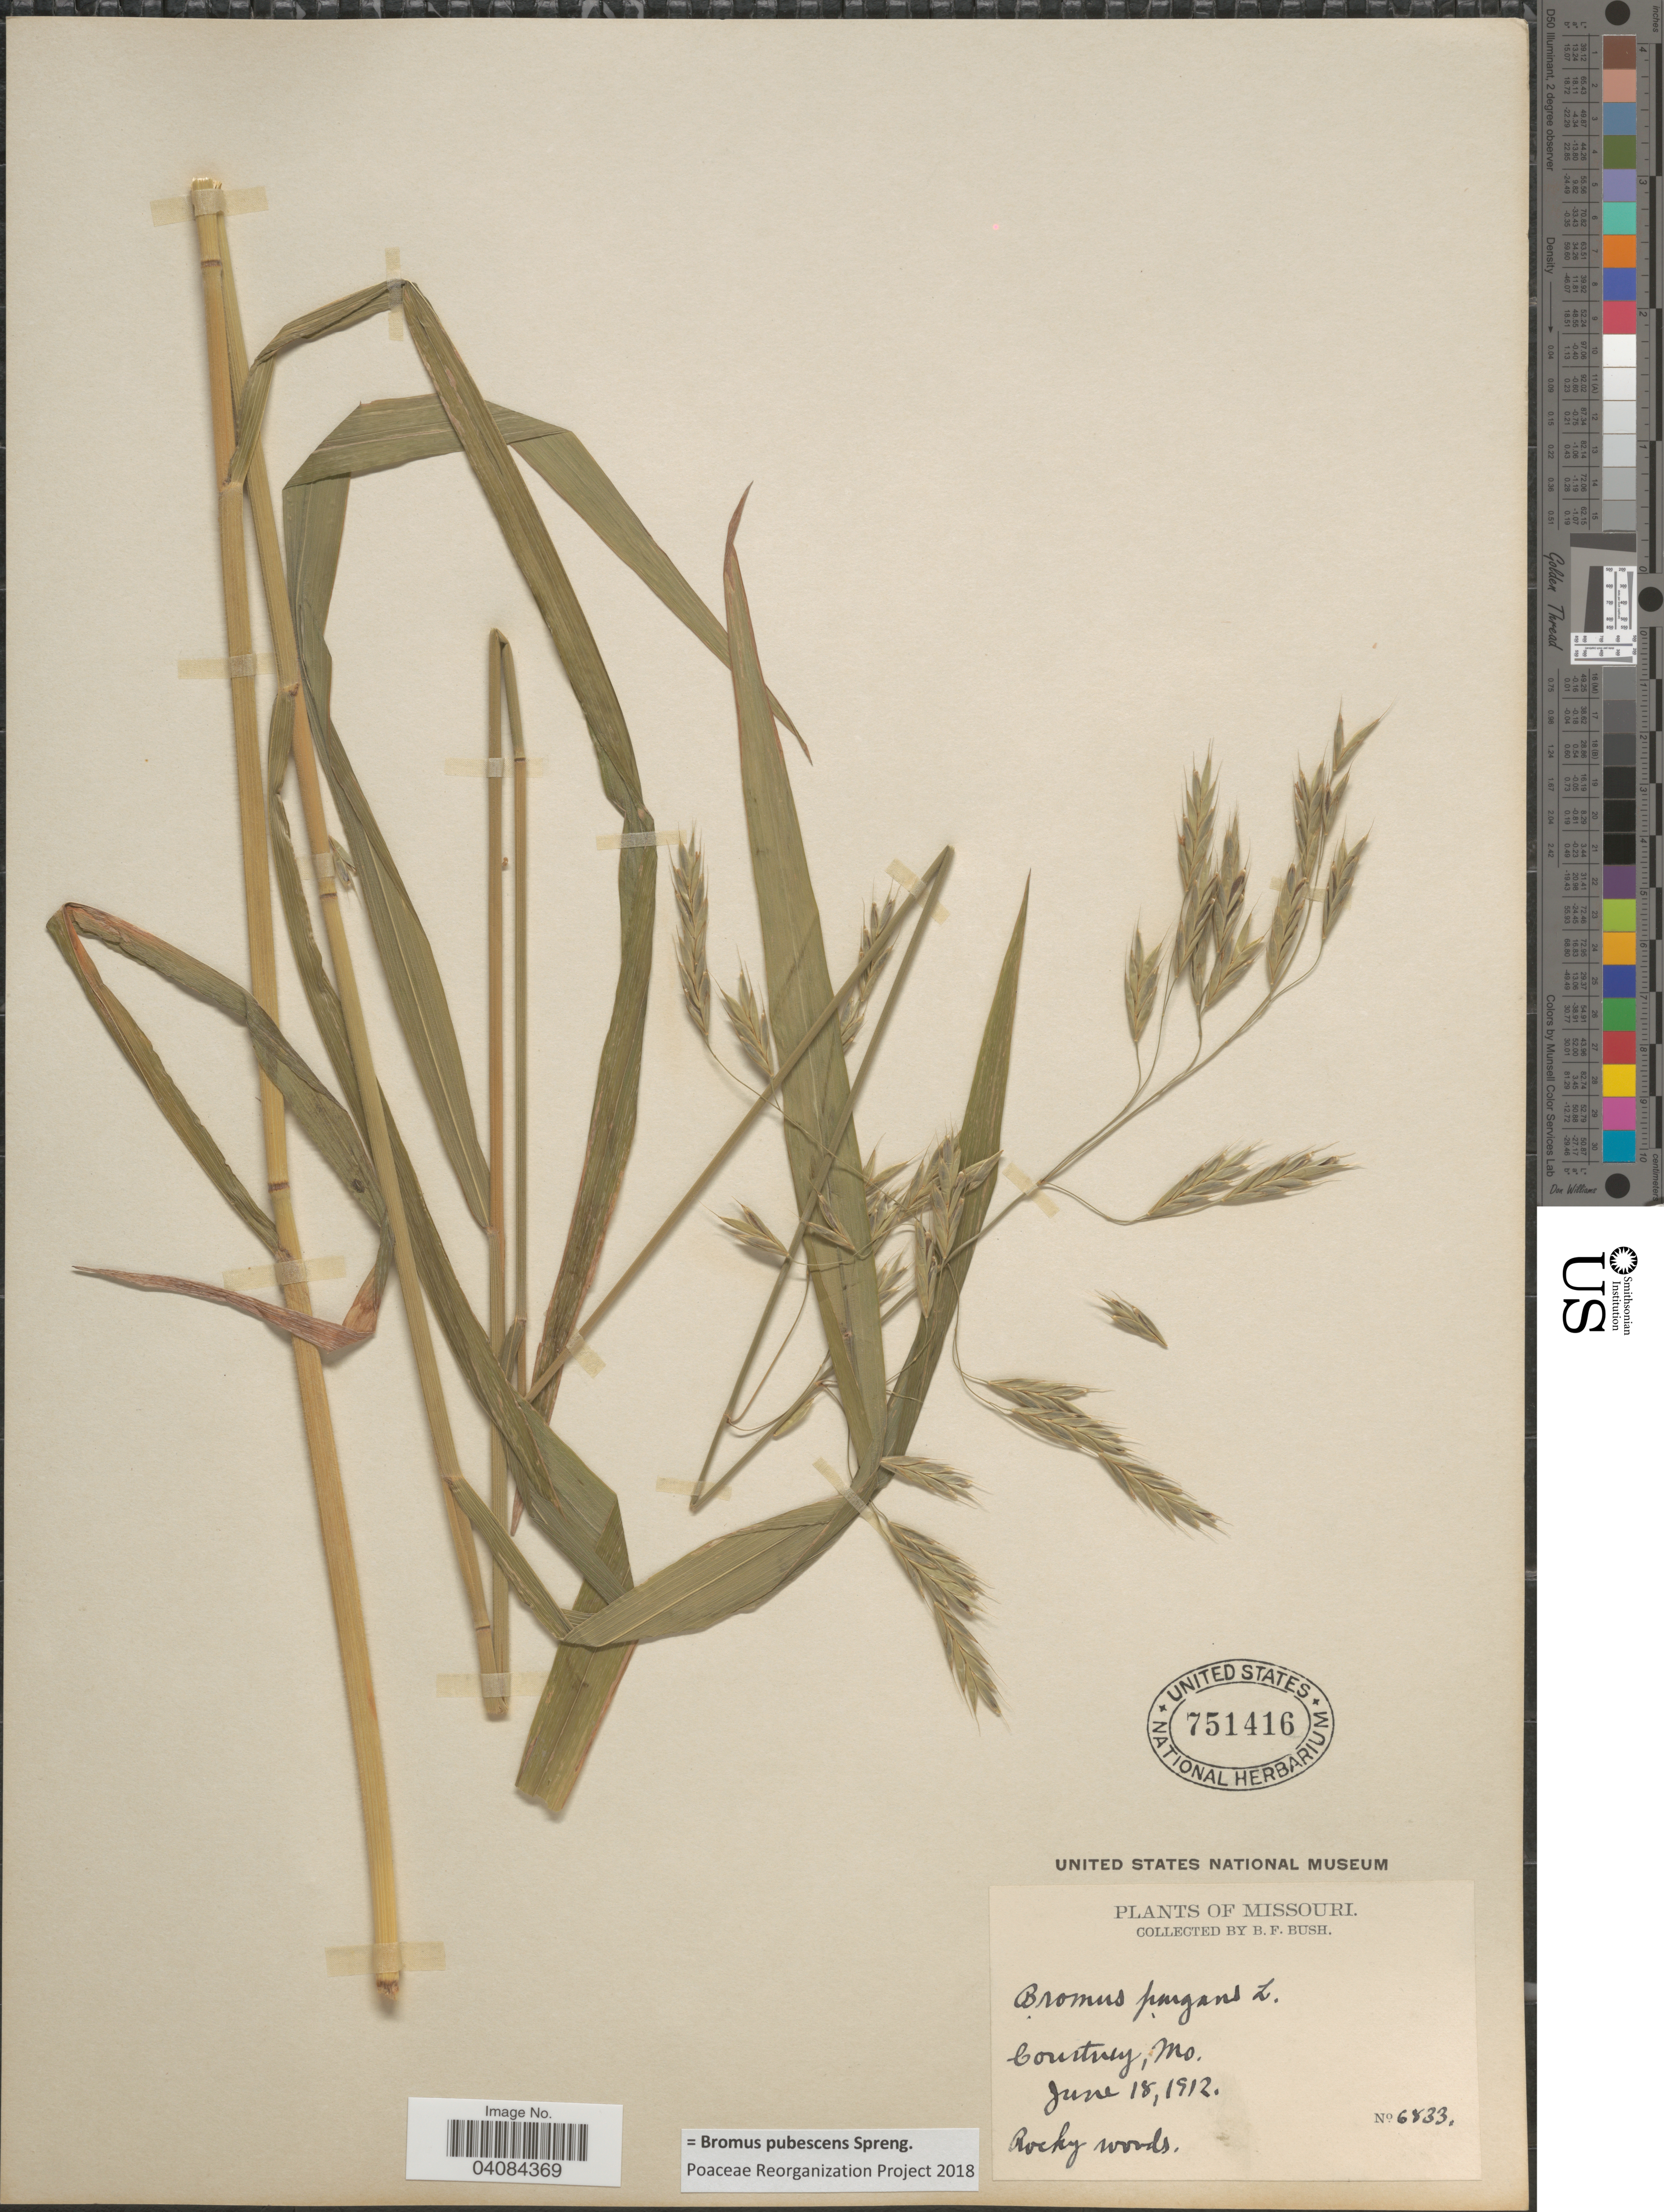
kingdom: Plantae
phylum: Tracheophyta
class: Liliopsida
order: Poales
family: Poaceae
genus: Bromus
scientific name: Bromus pubescens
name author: Muhl. ex Willd.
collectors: B. F. Bush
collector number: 6833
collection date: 1912-06-18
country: United States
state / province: Missouri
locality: Courtney.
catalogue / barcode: US 751416